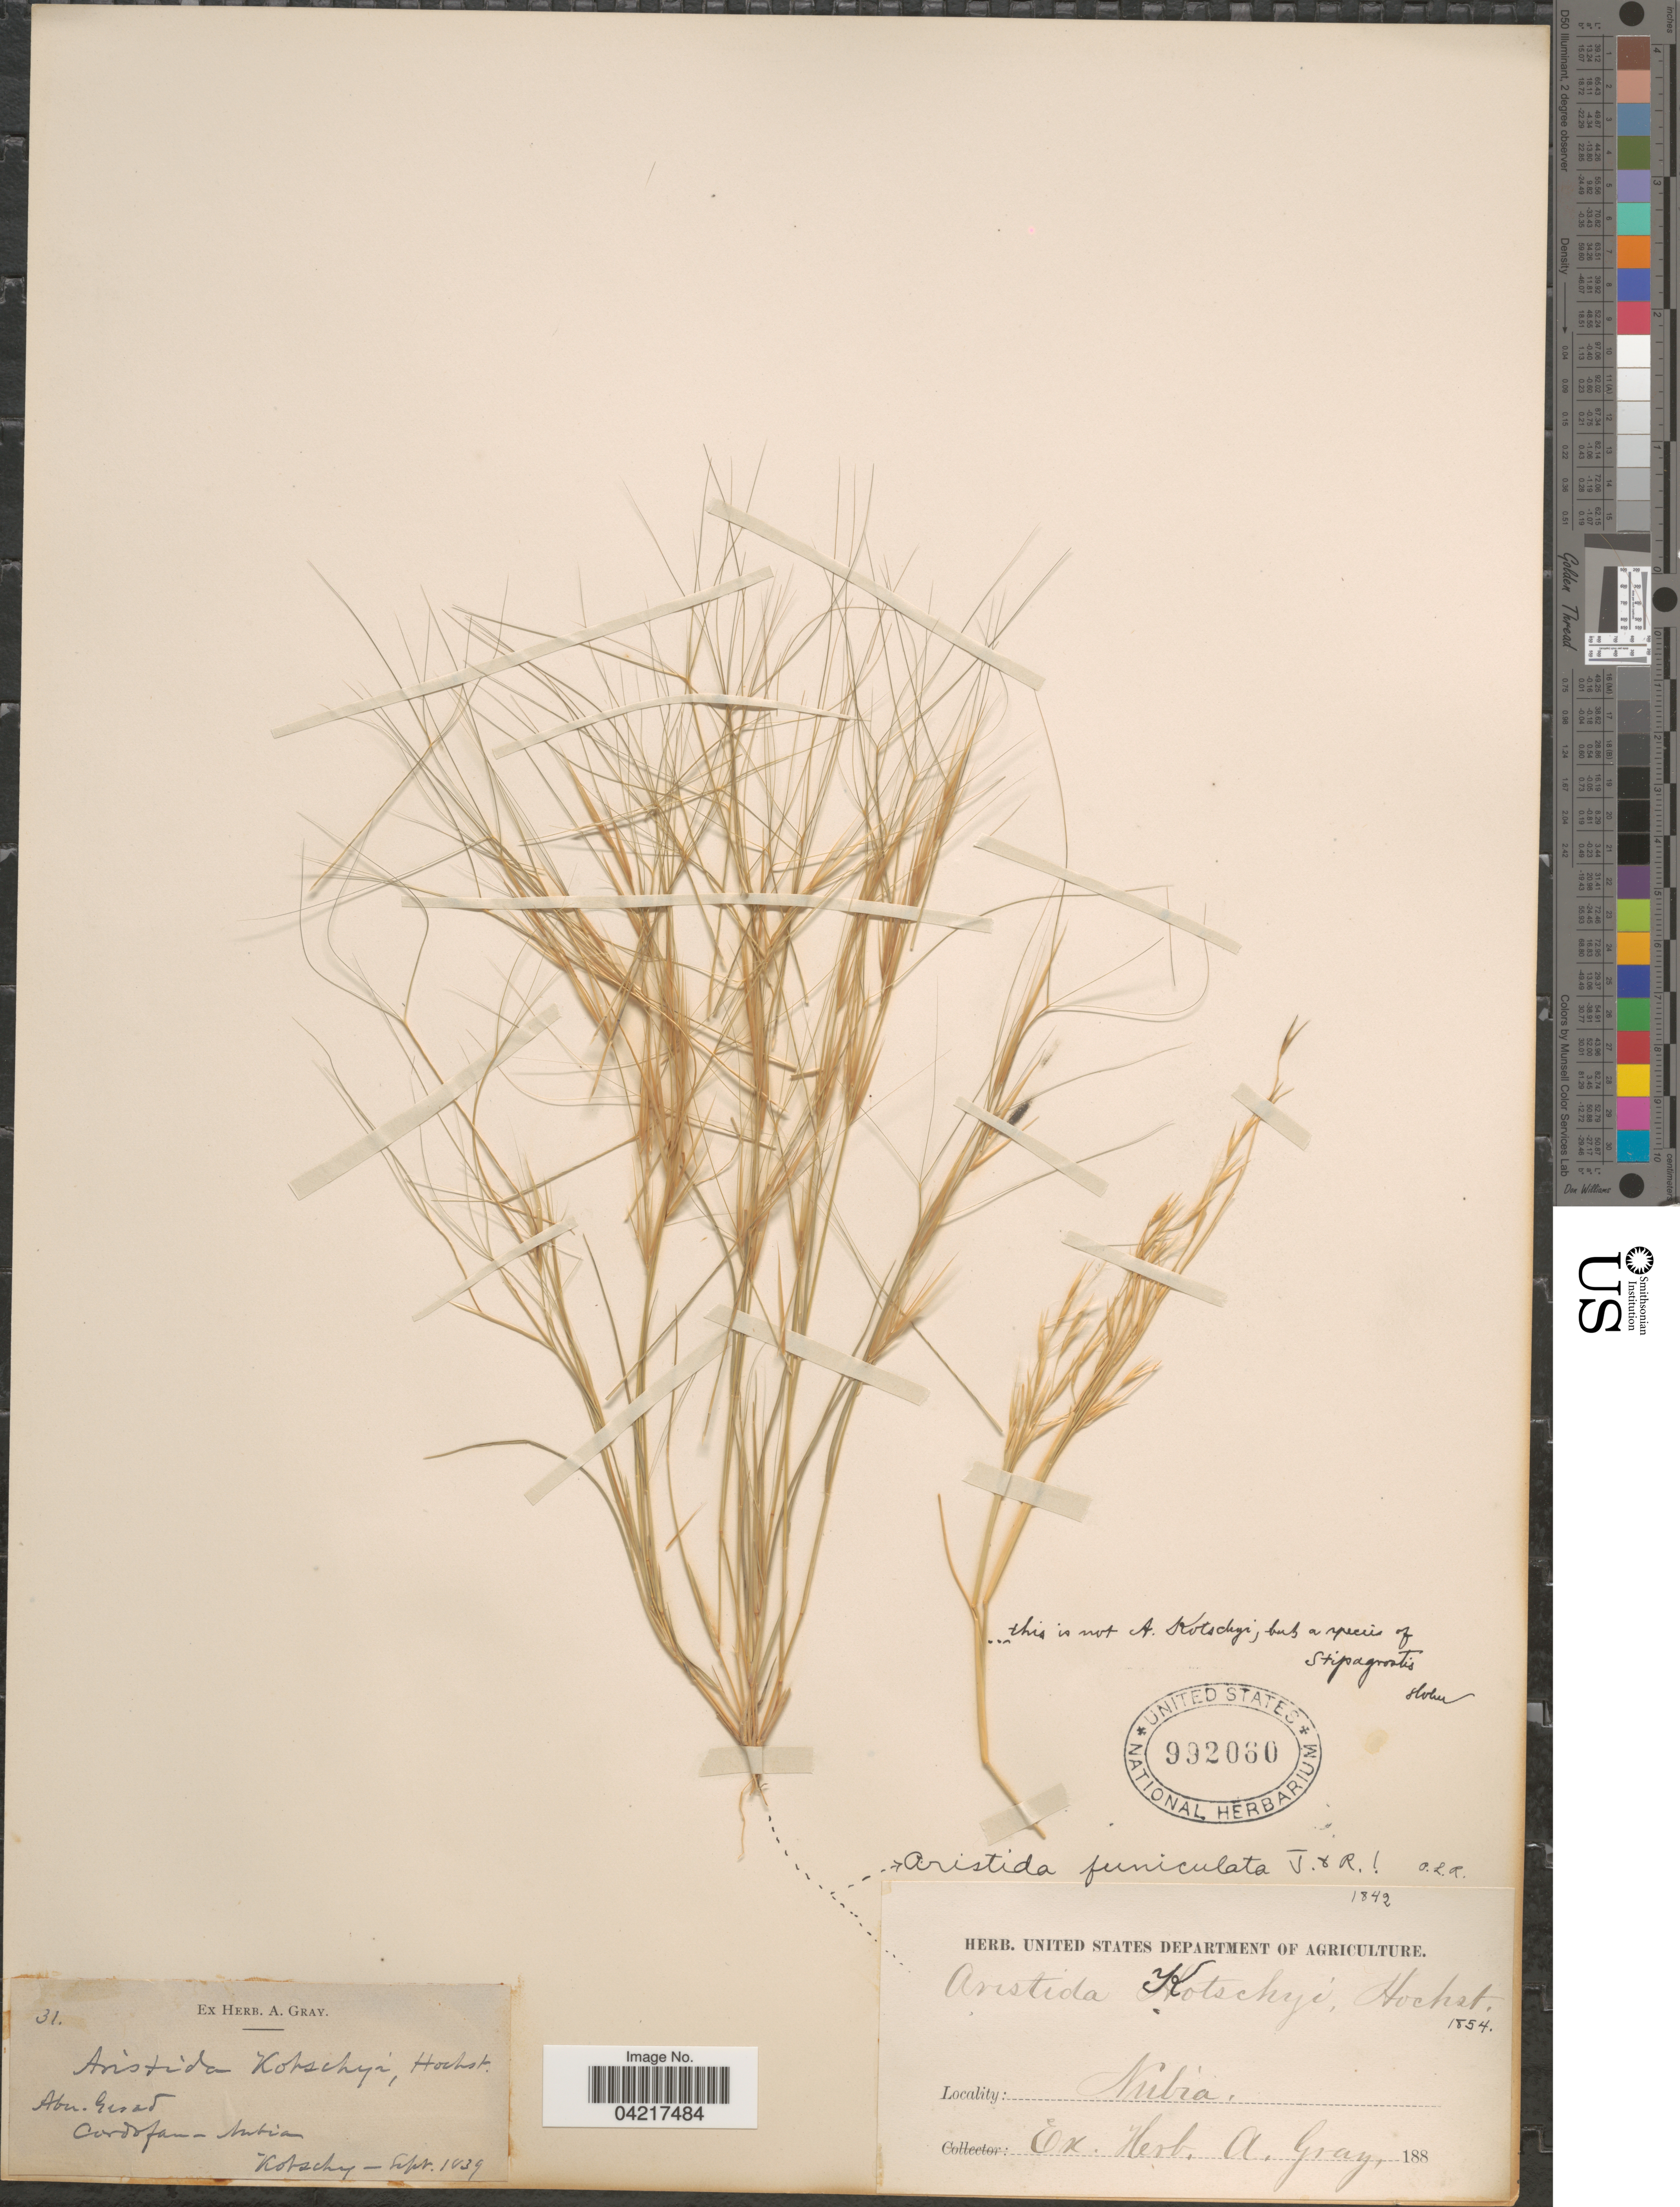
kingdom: Plantae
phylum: Tracheophyta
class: Liliopsida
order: Poales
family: Poaceae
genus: Aristida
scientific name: Aristida funiculata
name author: Trin. & Rupr.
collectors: Kotschy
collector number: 31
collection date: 1839-09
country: Sudan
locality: Nubia. Abu Gerad. Cordofan.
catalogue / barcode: US 992060